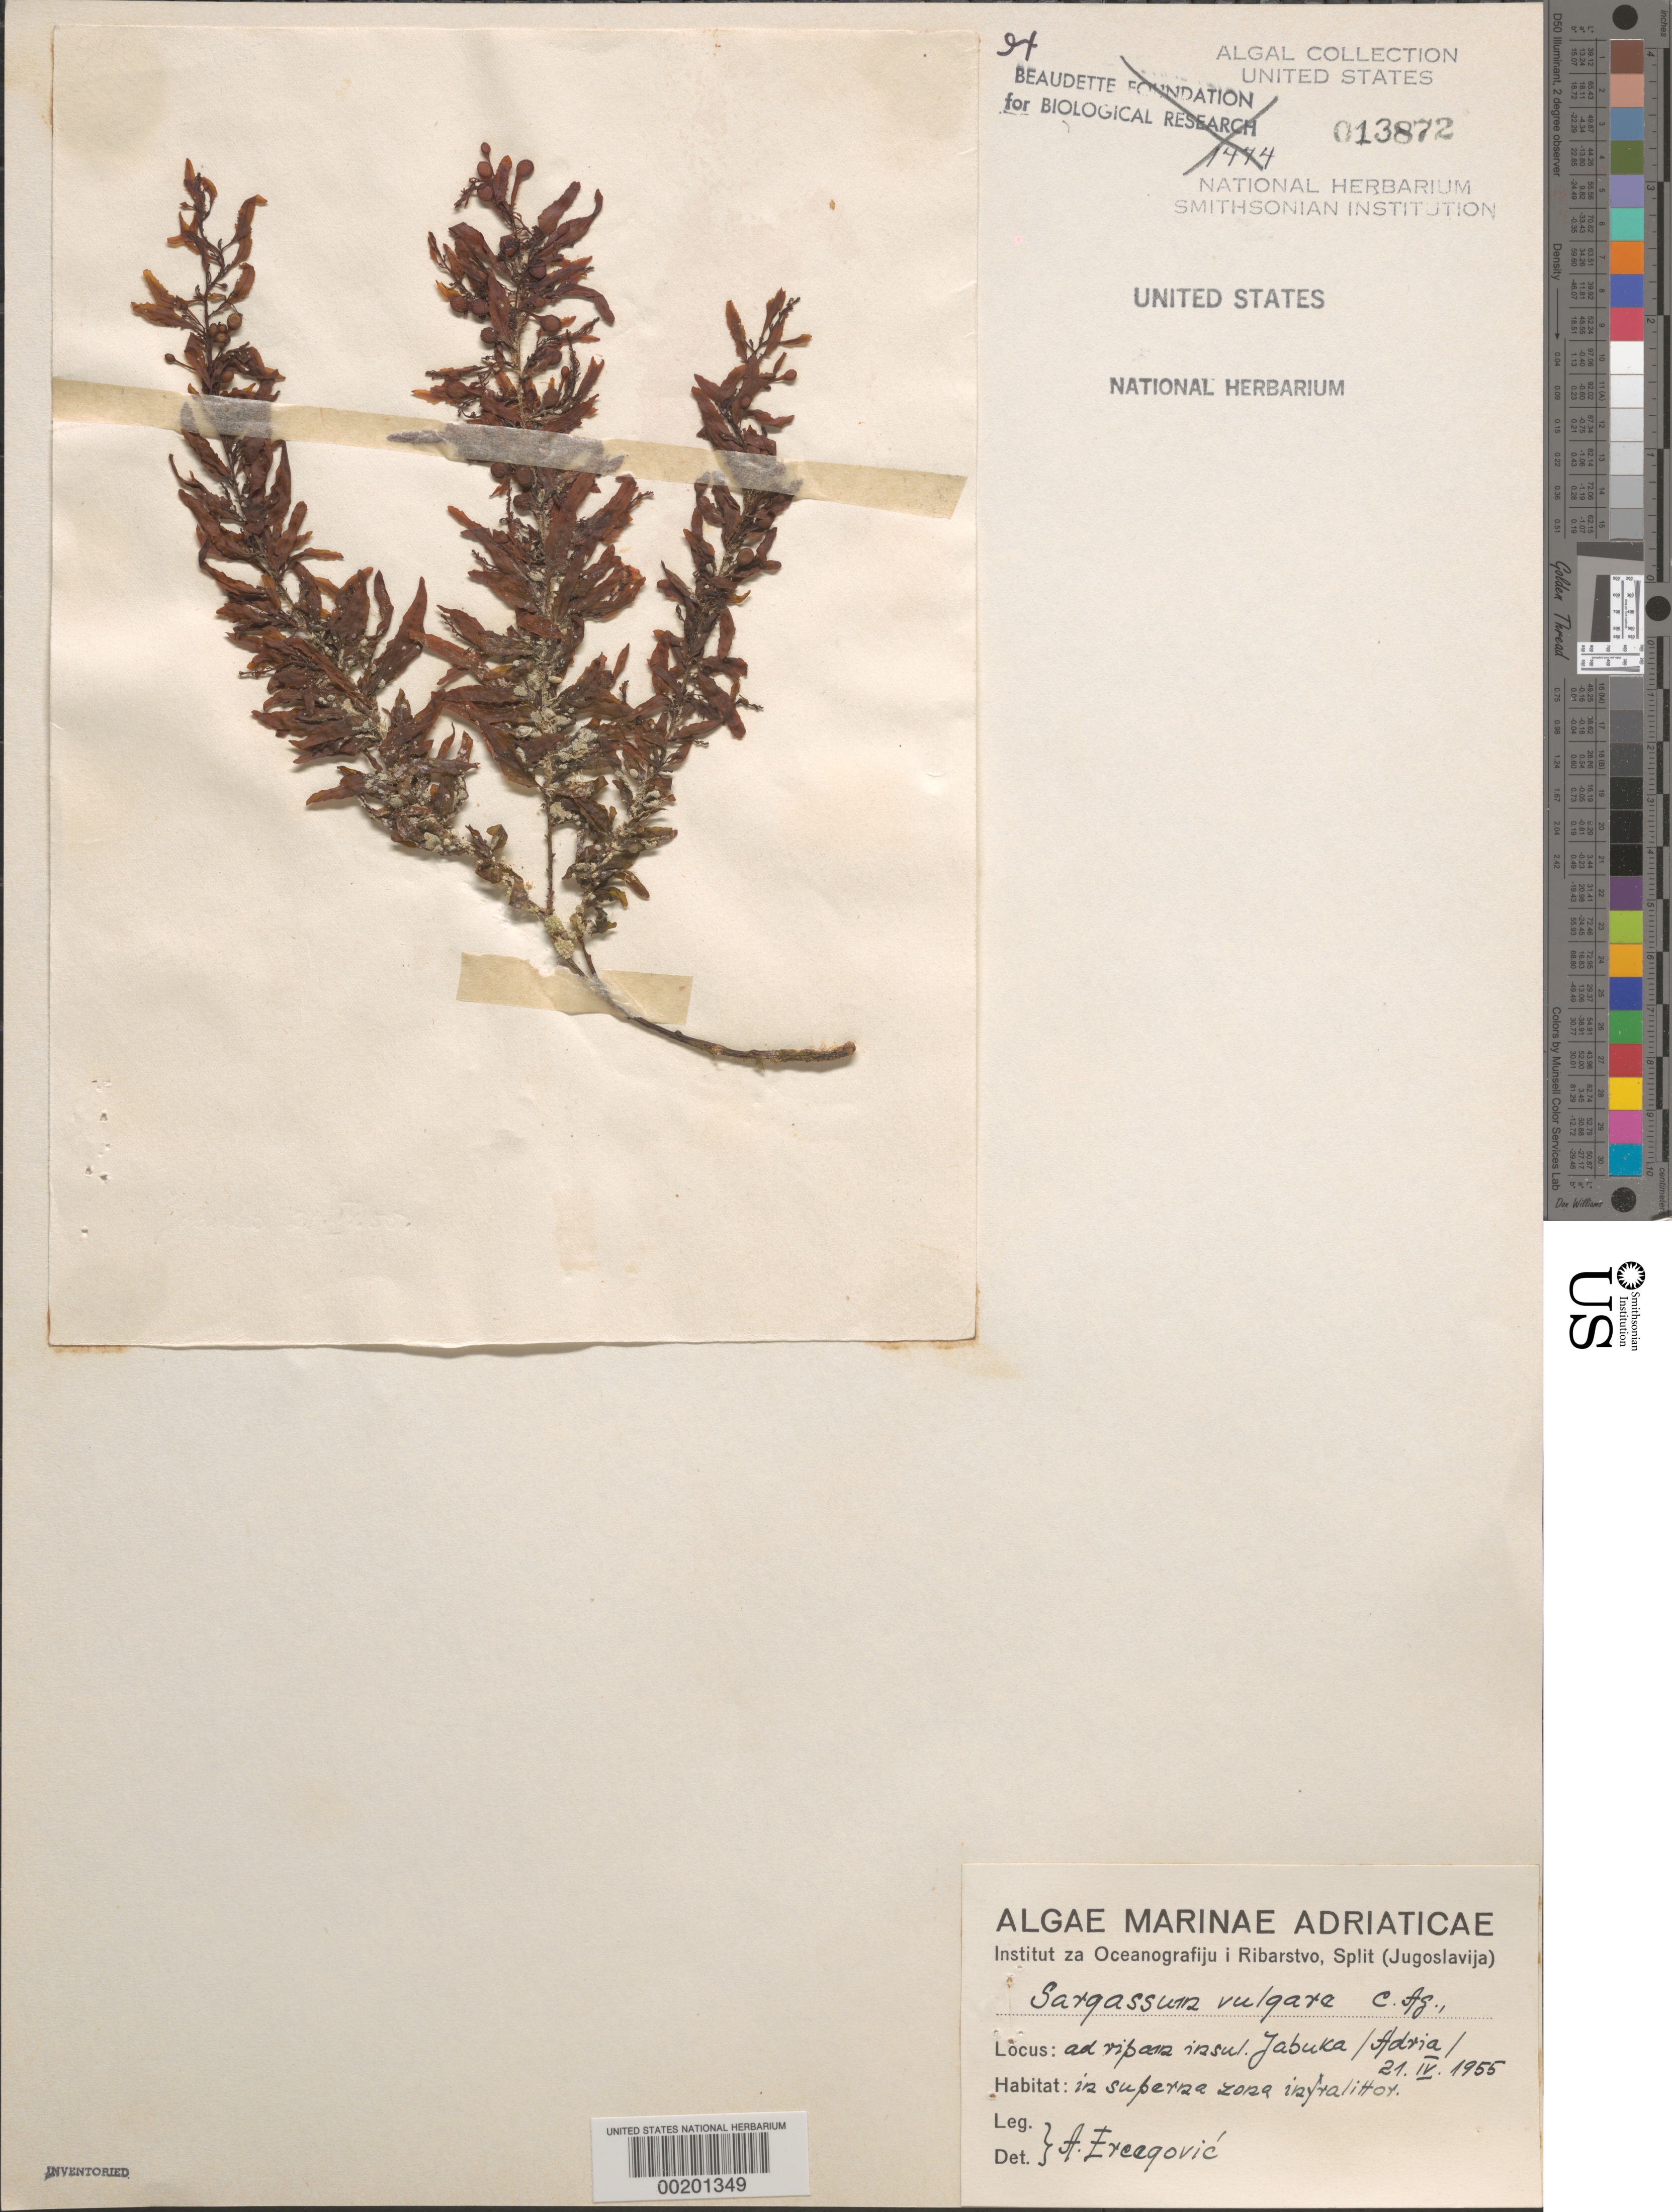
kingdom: Chromista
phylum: Ochrophyta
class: Phaeophyceae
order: Fucales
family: Sargassaceae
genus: Sargassum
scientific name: Sargassum vulgare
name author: C. Agardh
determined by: Ercegovic, A.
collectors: A. Ercegovic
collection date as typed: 21 Apr 1955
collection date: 1955-04-21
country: Croatia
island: Jabuka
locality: Adriatic Sea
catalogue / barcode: US 13872